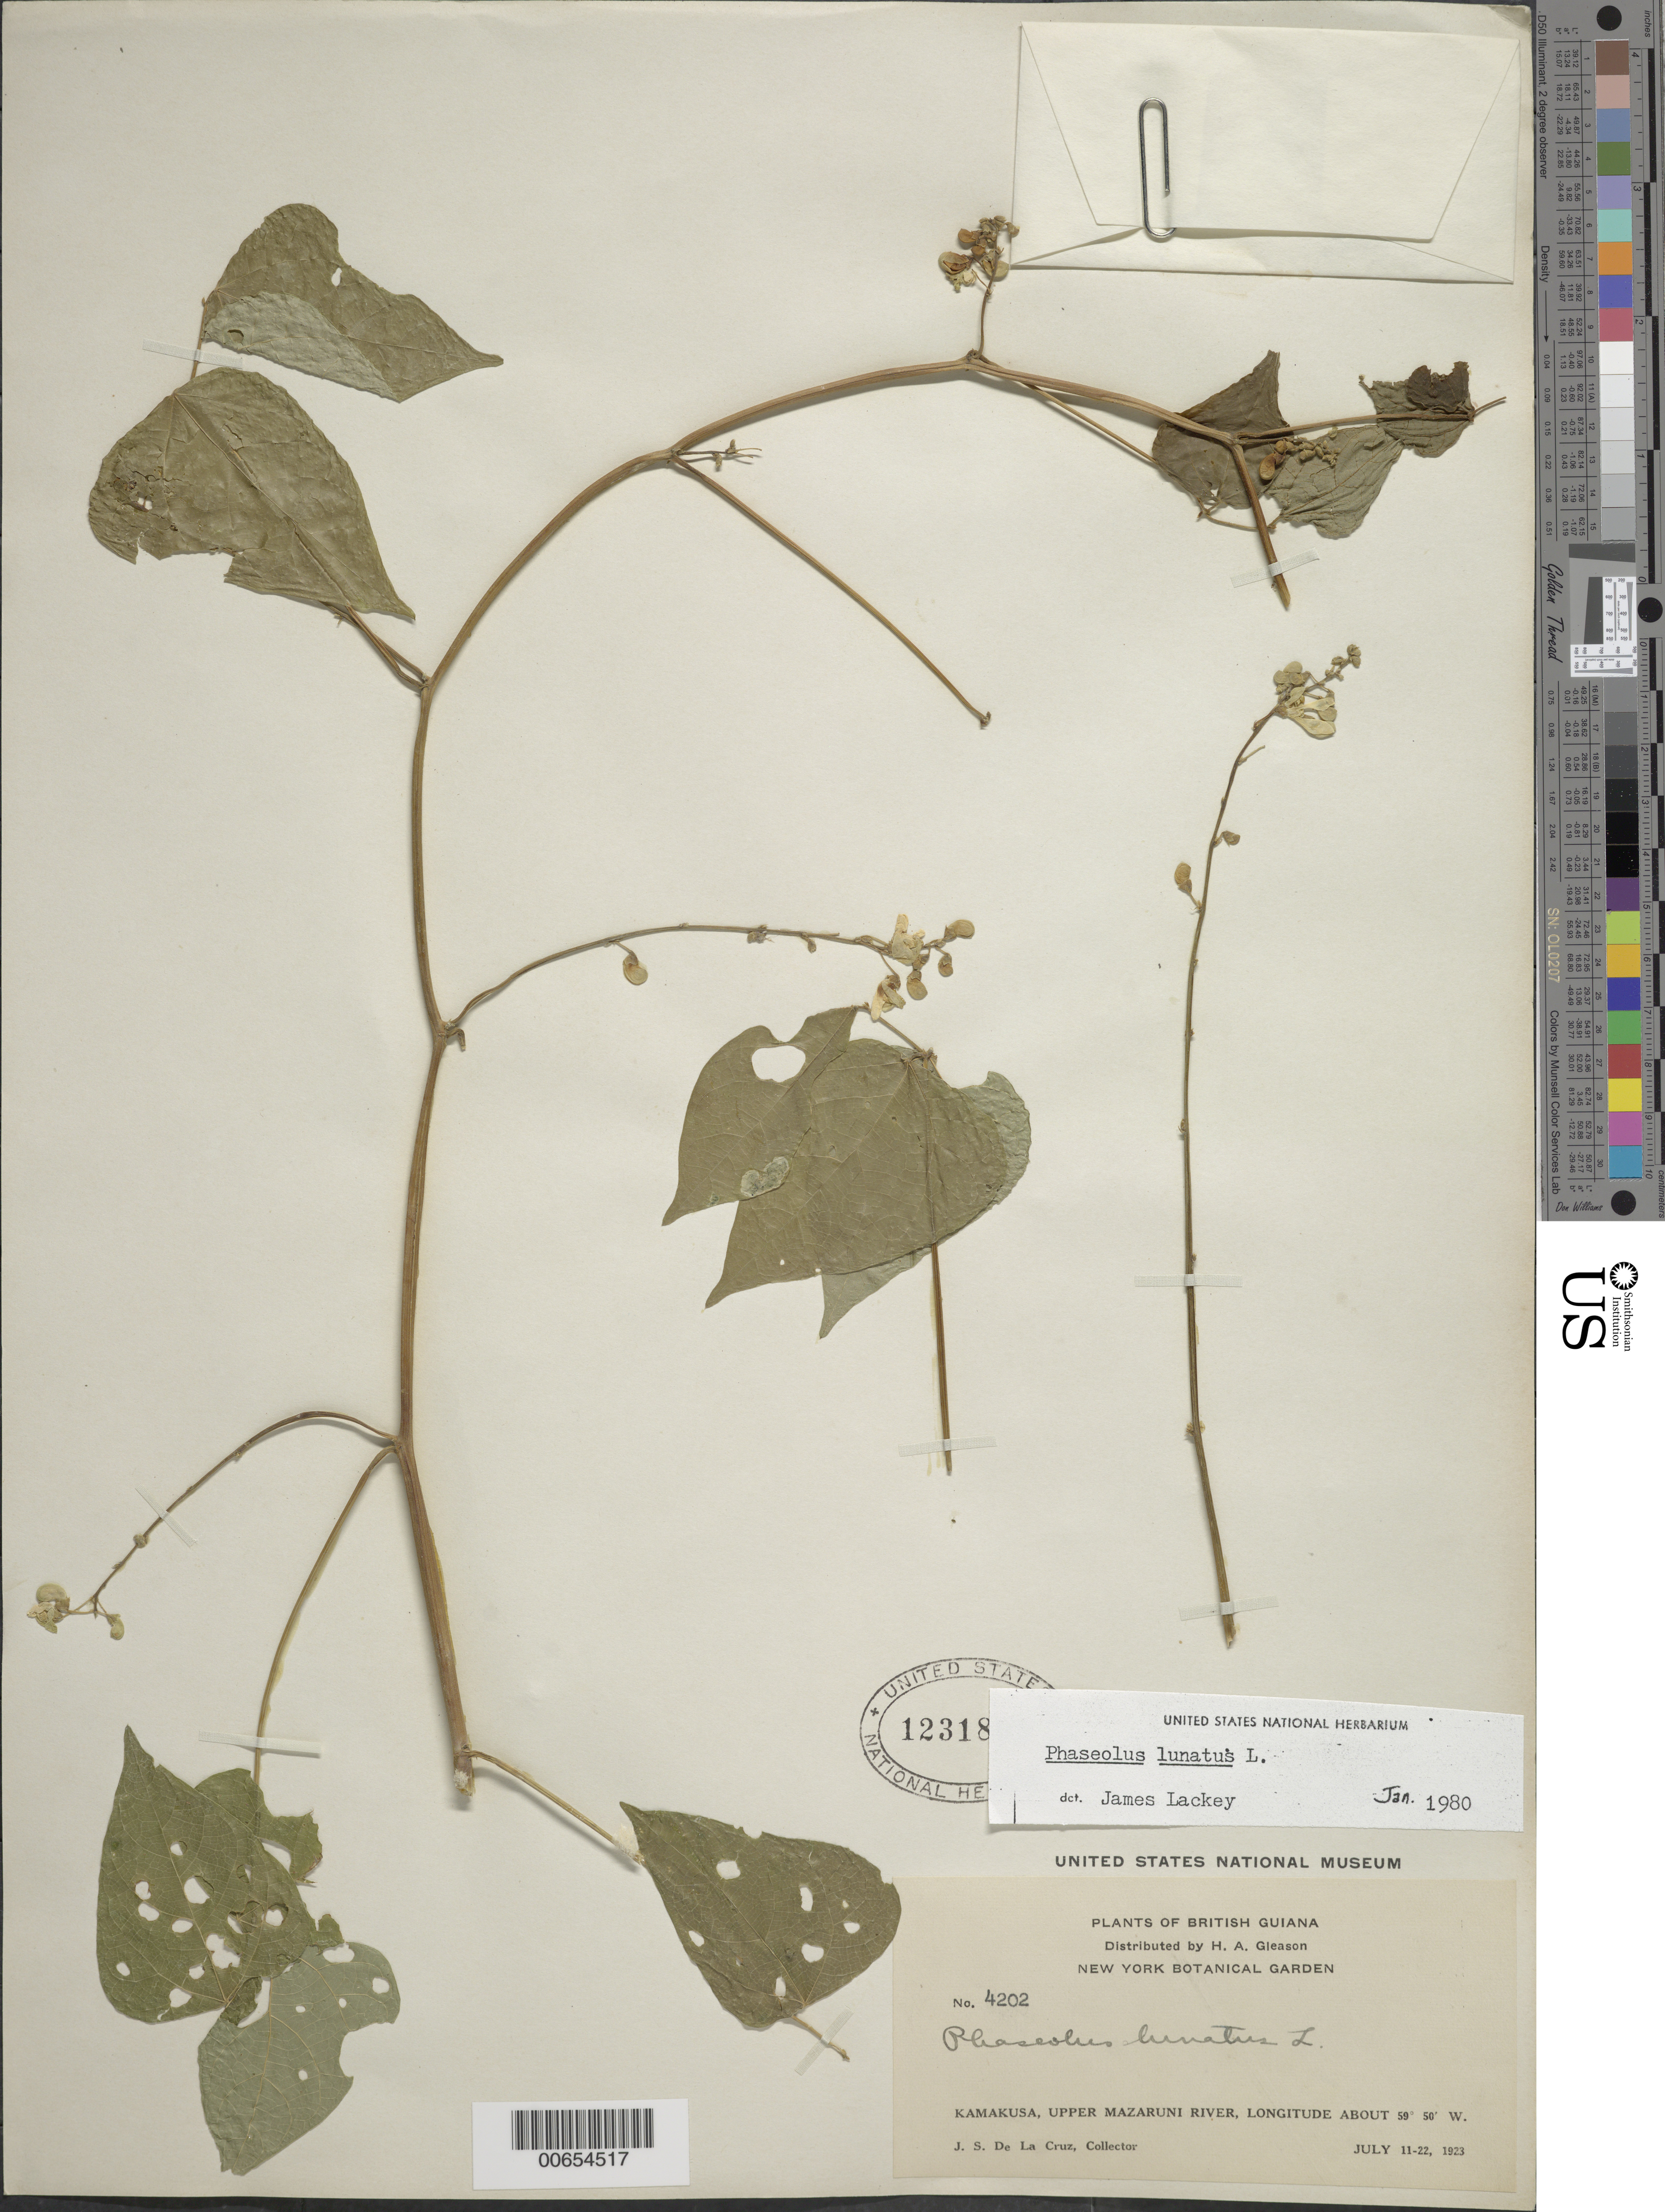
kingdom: Plantae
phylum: Tracheophyta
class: Magnoliopsida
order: Fabales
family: Fabaceae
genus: Phaseolus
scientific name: Phaseolus lunatus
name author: L.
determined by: Lackey, J.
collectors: J. S. de la Cruz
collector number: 4202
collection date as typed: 11-Jul-23 to 22-Jul-23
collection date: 1923-07-11/1923-07-22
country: Guyana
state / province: Cuyuni-Mazaruni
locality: Kamakusa, Upper Mazaruni R.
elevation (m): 100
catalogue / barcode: US 1231809